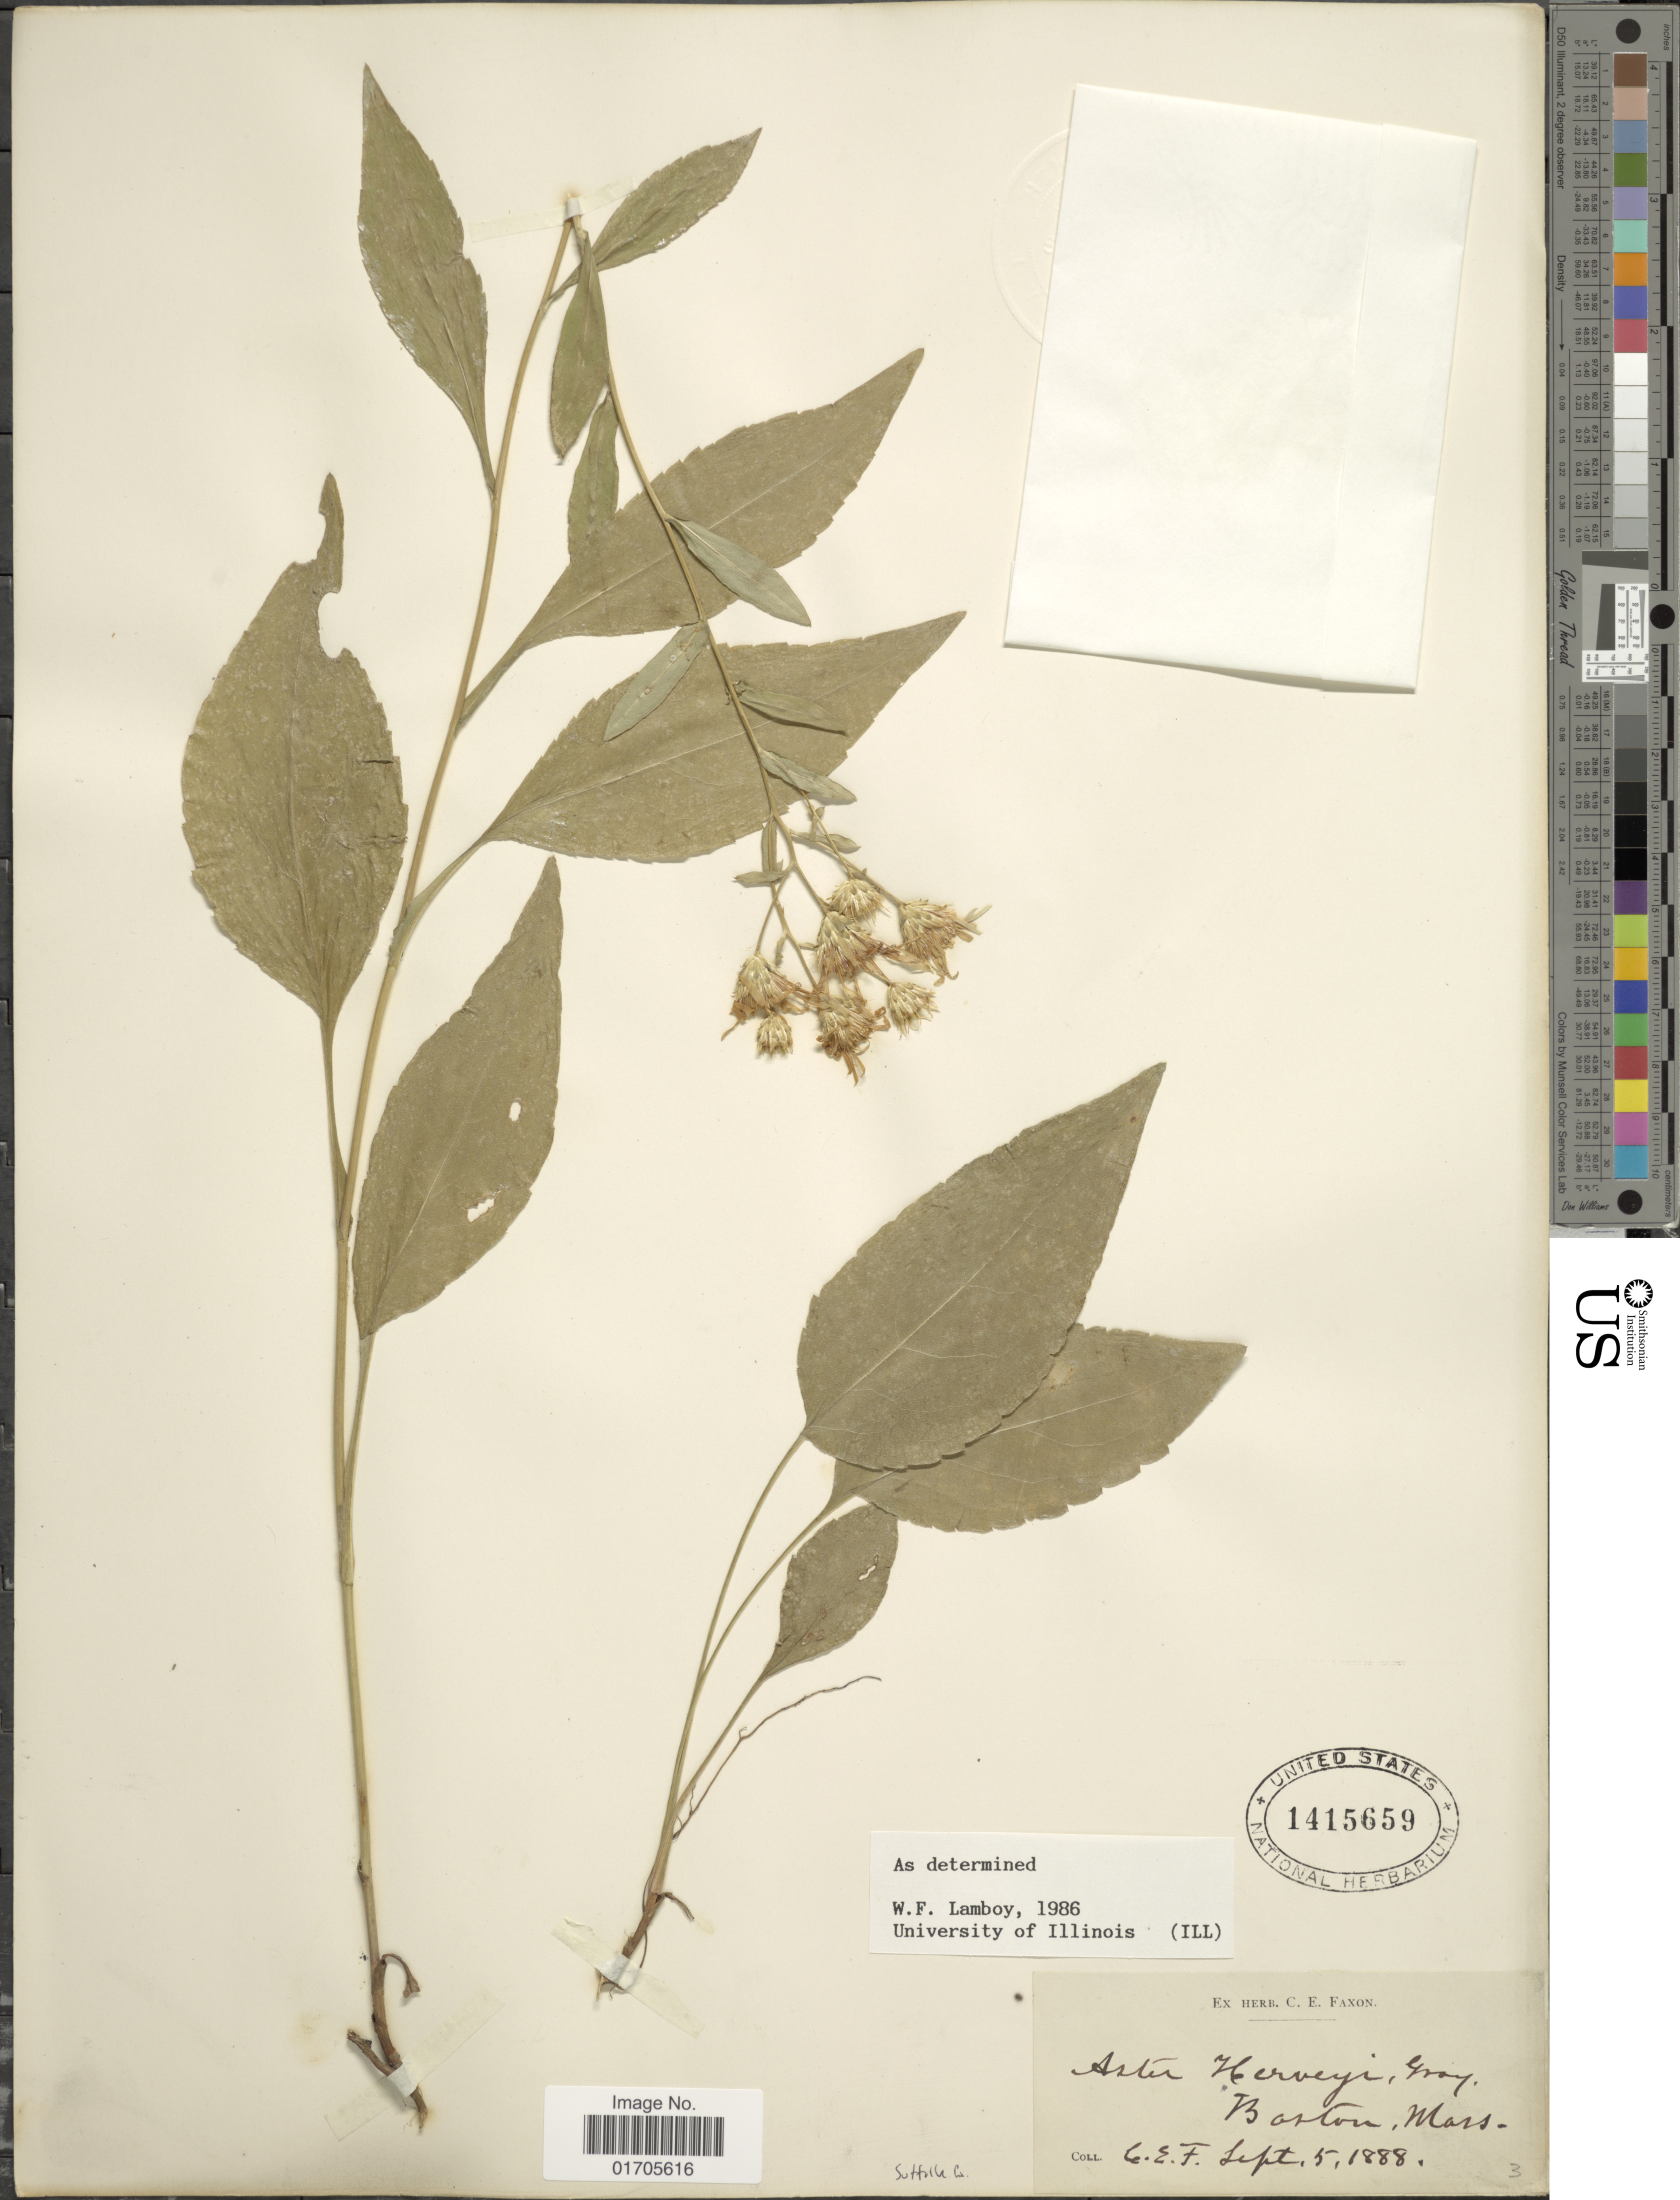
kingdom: Plantae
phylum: Tracheophyta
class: Magnoliopsida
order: Asterales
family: Asteraceae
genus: Eurybia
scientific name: Eurybia x herveyi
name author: (A. Gray) G.L. Nesom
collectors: C. Faxon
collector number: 3?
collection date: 1888-09-05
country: United States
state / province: Massachusetts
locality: Boston, Mass. Suffolk Co.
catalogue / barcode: US 1415659